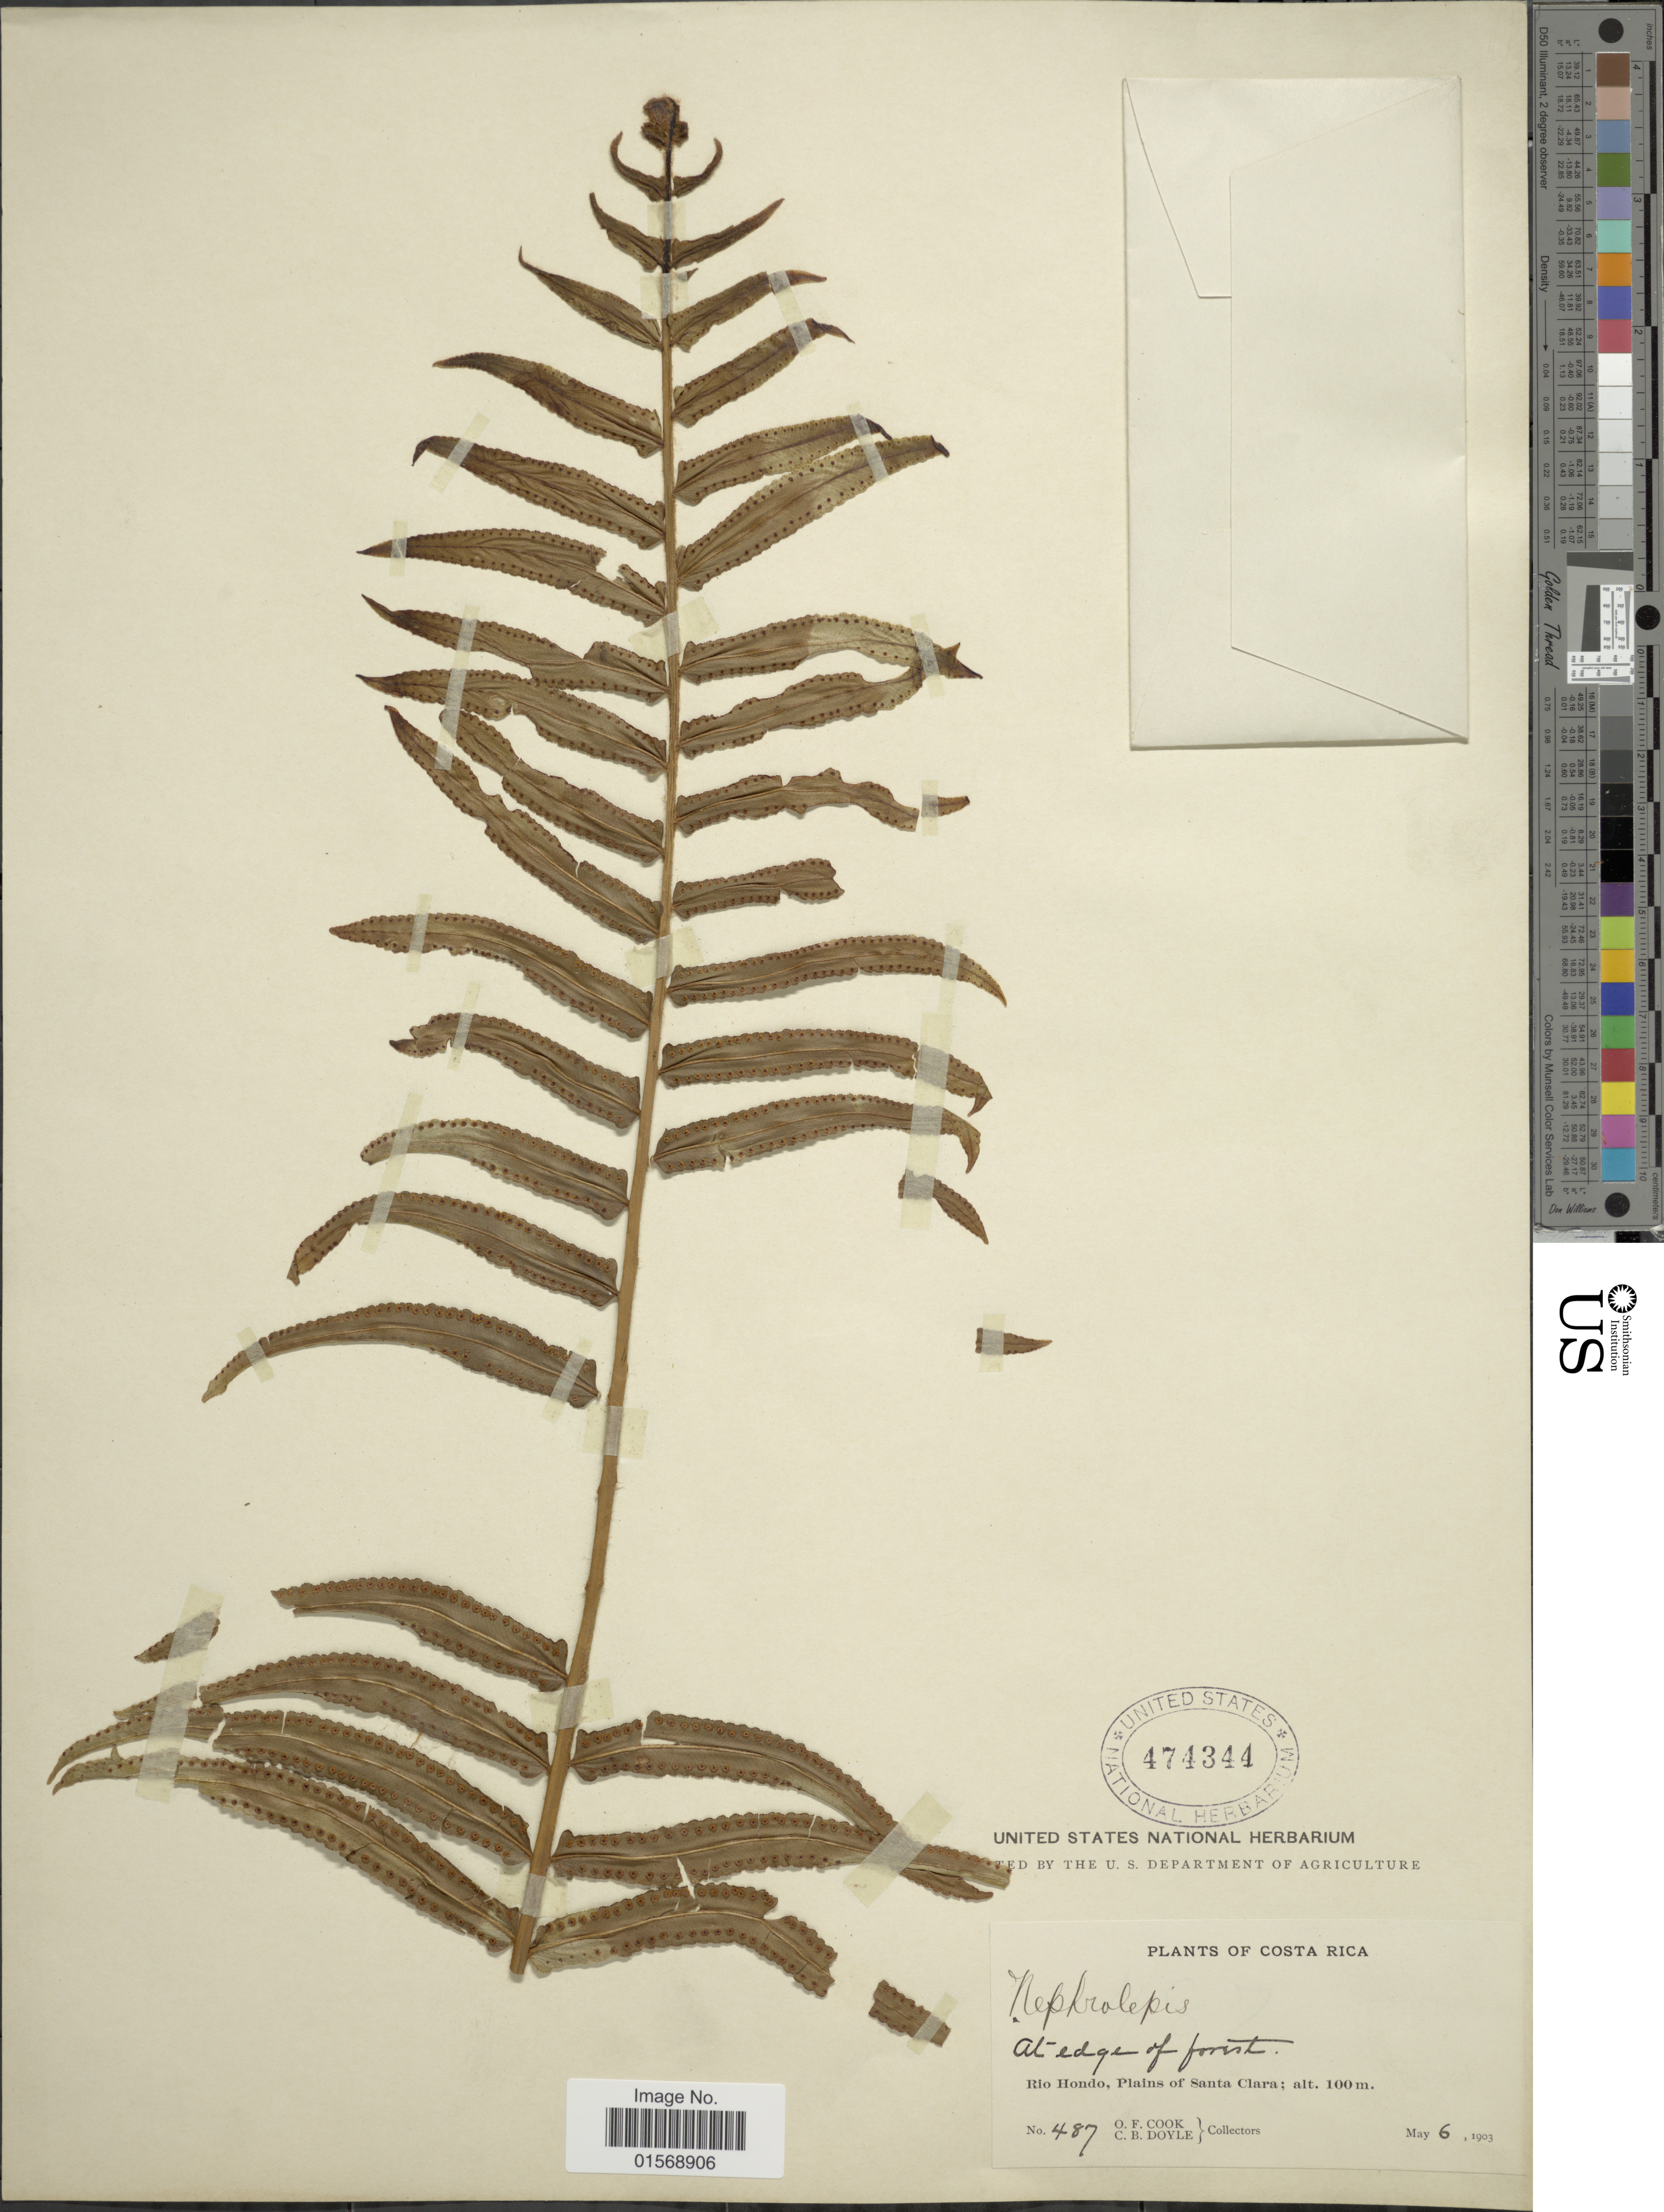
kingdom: Plantae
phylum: Tracheophyta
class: Polypodiopsida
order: Polypodiales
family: Nephrolepidaceae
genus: Nephrolepis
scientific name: Nephrolepis biserrata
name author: (Sw.) Schott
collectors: O. F. Cook & C. Doyle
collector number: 487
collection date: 1903-05-06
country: Costa Rica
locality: Costa Rica. Rio Hondo, Plains of Santa Clara,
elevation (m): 100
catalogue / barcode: US 474344